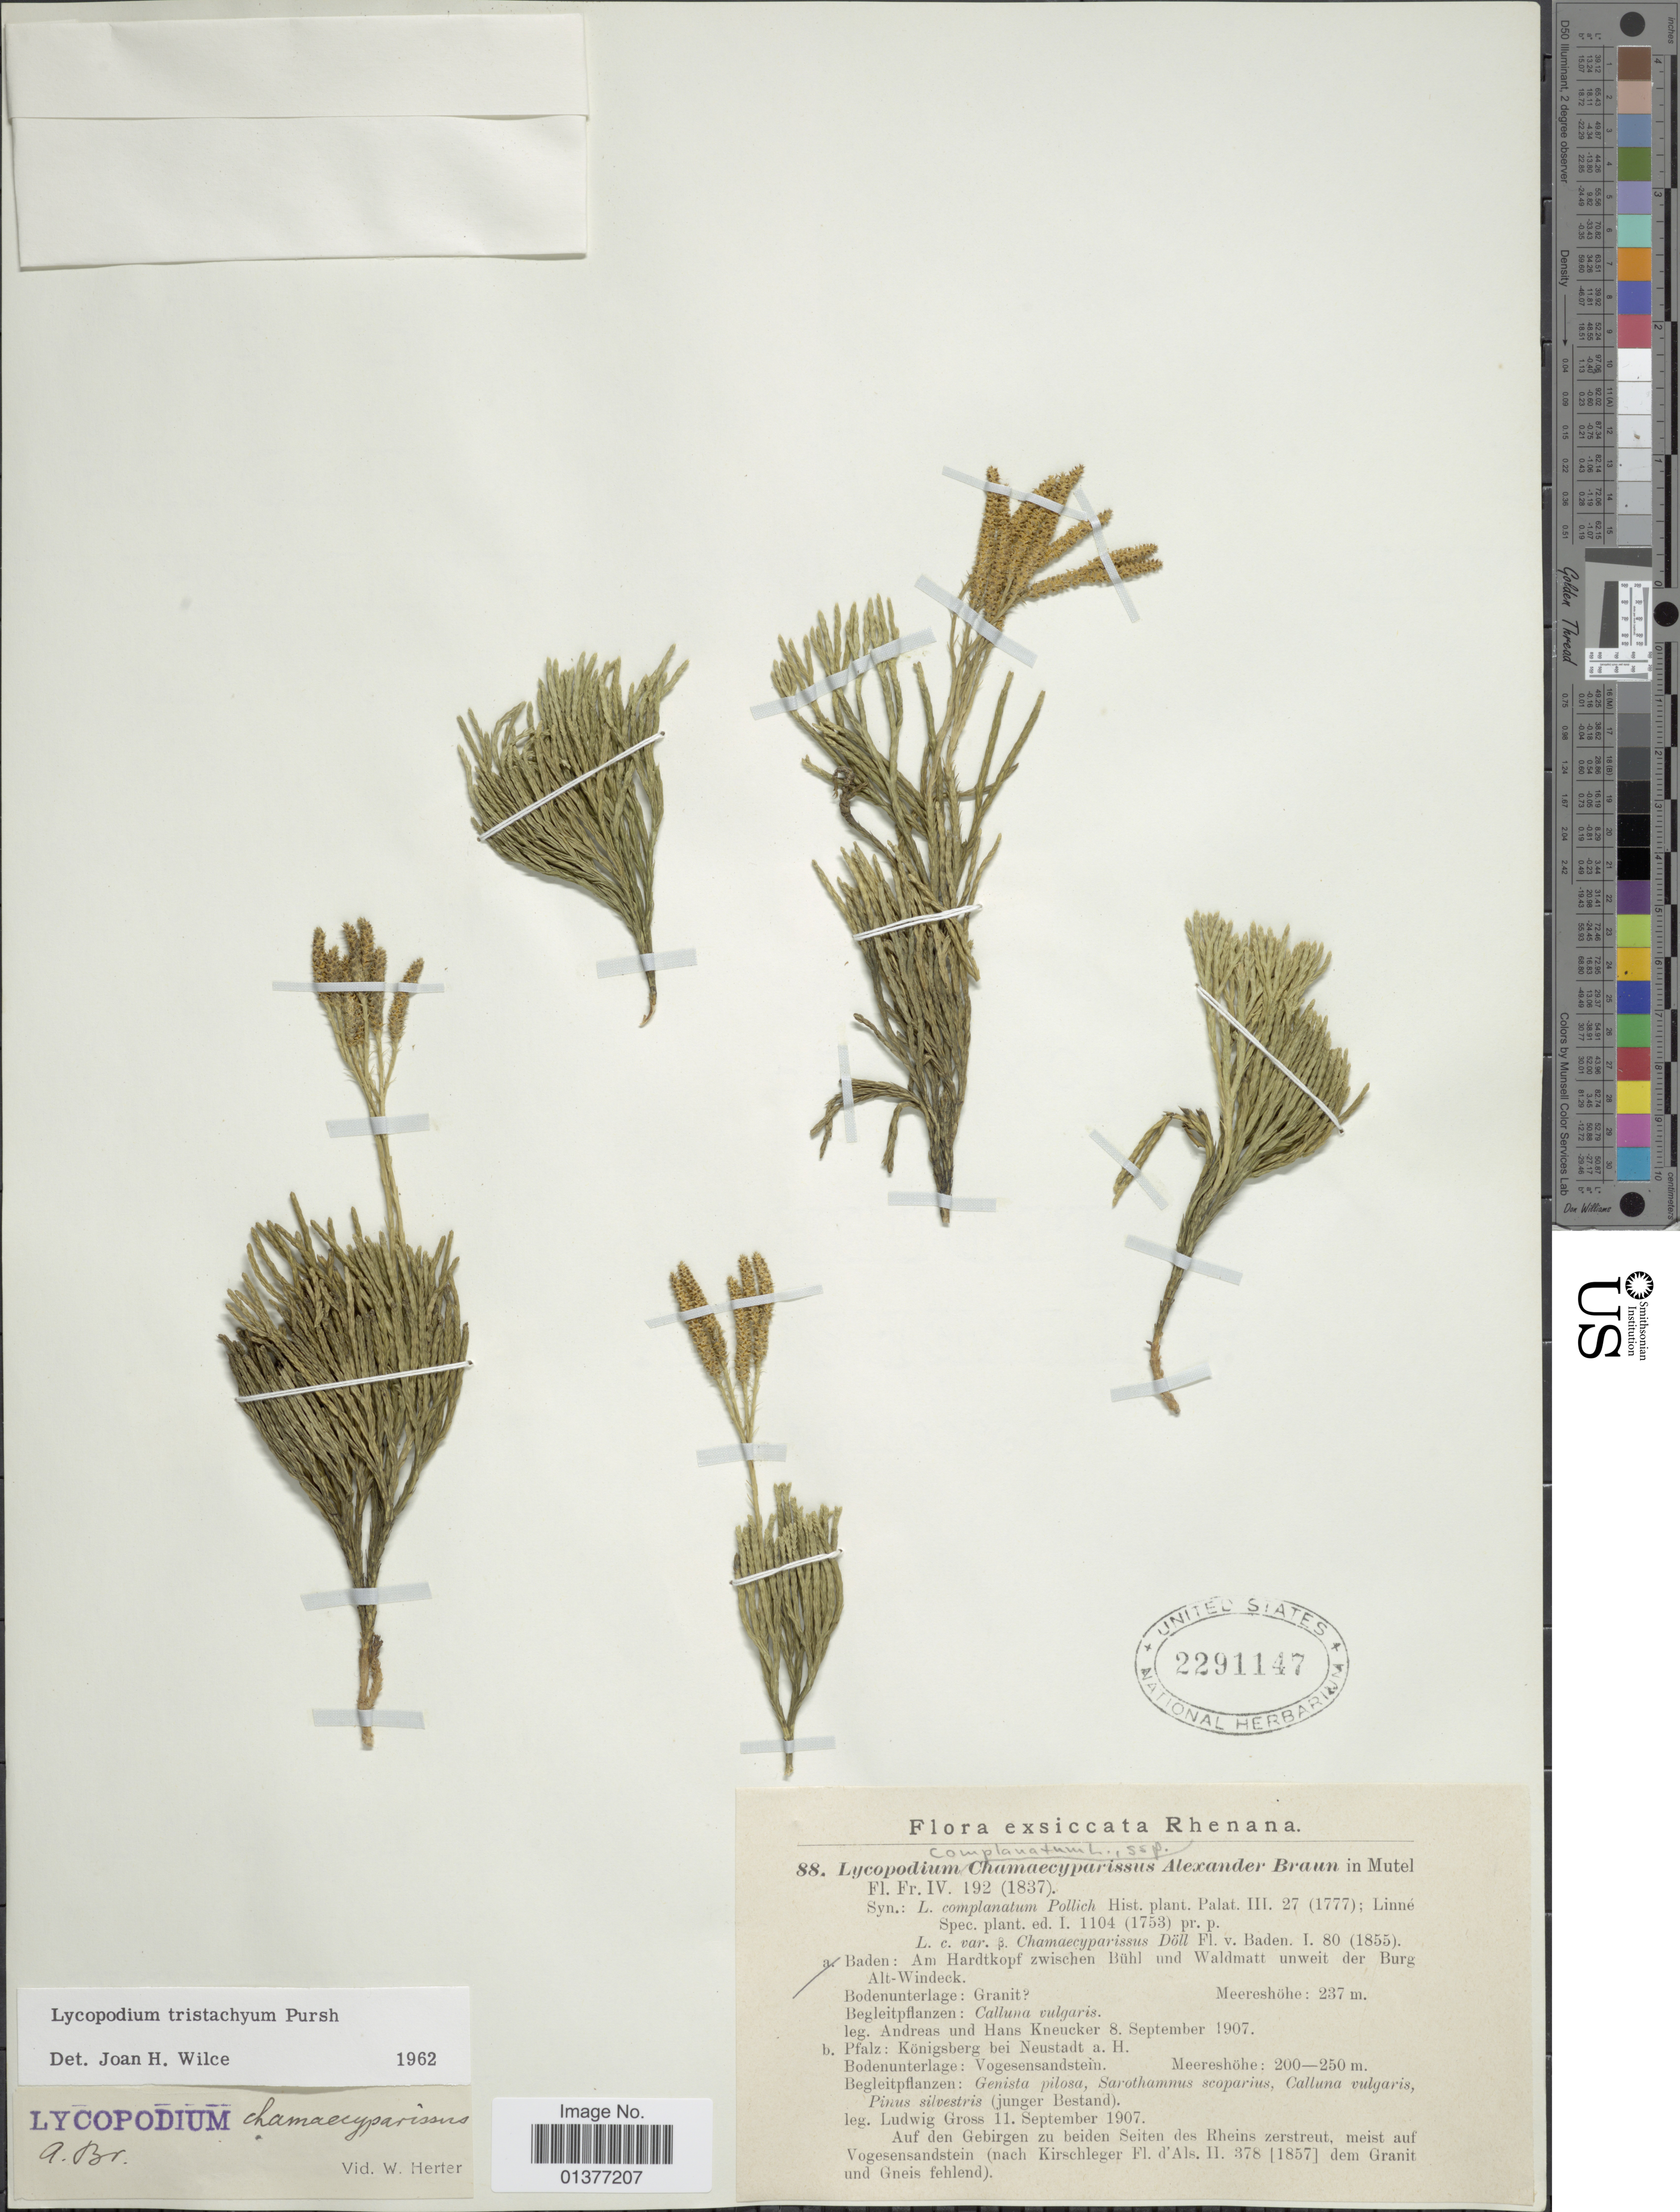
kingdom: Plantae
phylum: Tracheophyta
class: Lycopodiopsida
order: Lycopodiales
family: Lycopodiaceae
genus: Diphasiastrum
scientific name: Diphasiastrum tristachyum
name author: (Pursh) Holub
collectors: A. Kneucker & H. Kneucker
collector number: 88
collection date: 1907-09-08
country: Germany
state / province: Baden-Württemberg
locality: Am Hardtkopf zwischen Bühl und Waldmatt unweit der Burg Alt-Windeck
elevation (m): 237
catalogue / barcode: US 2291147